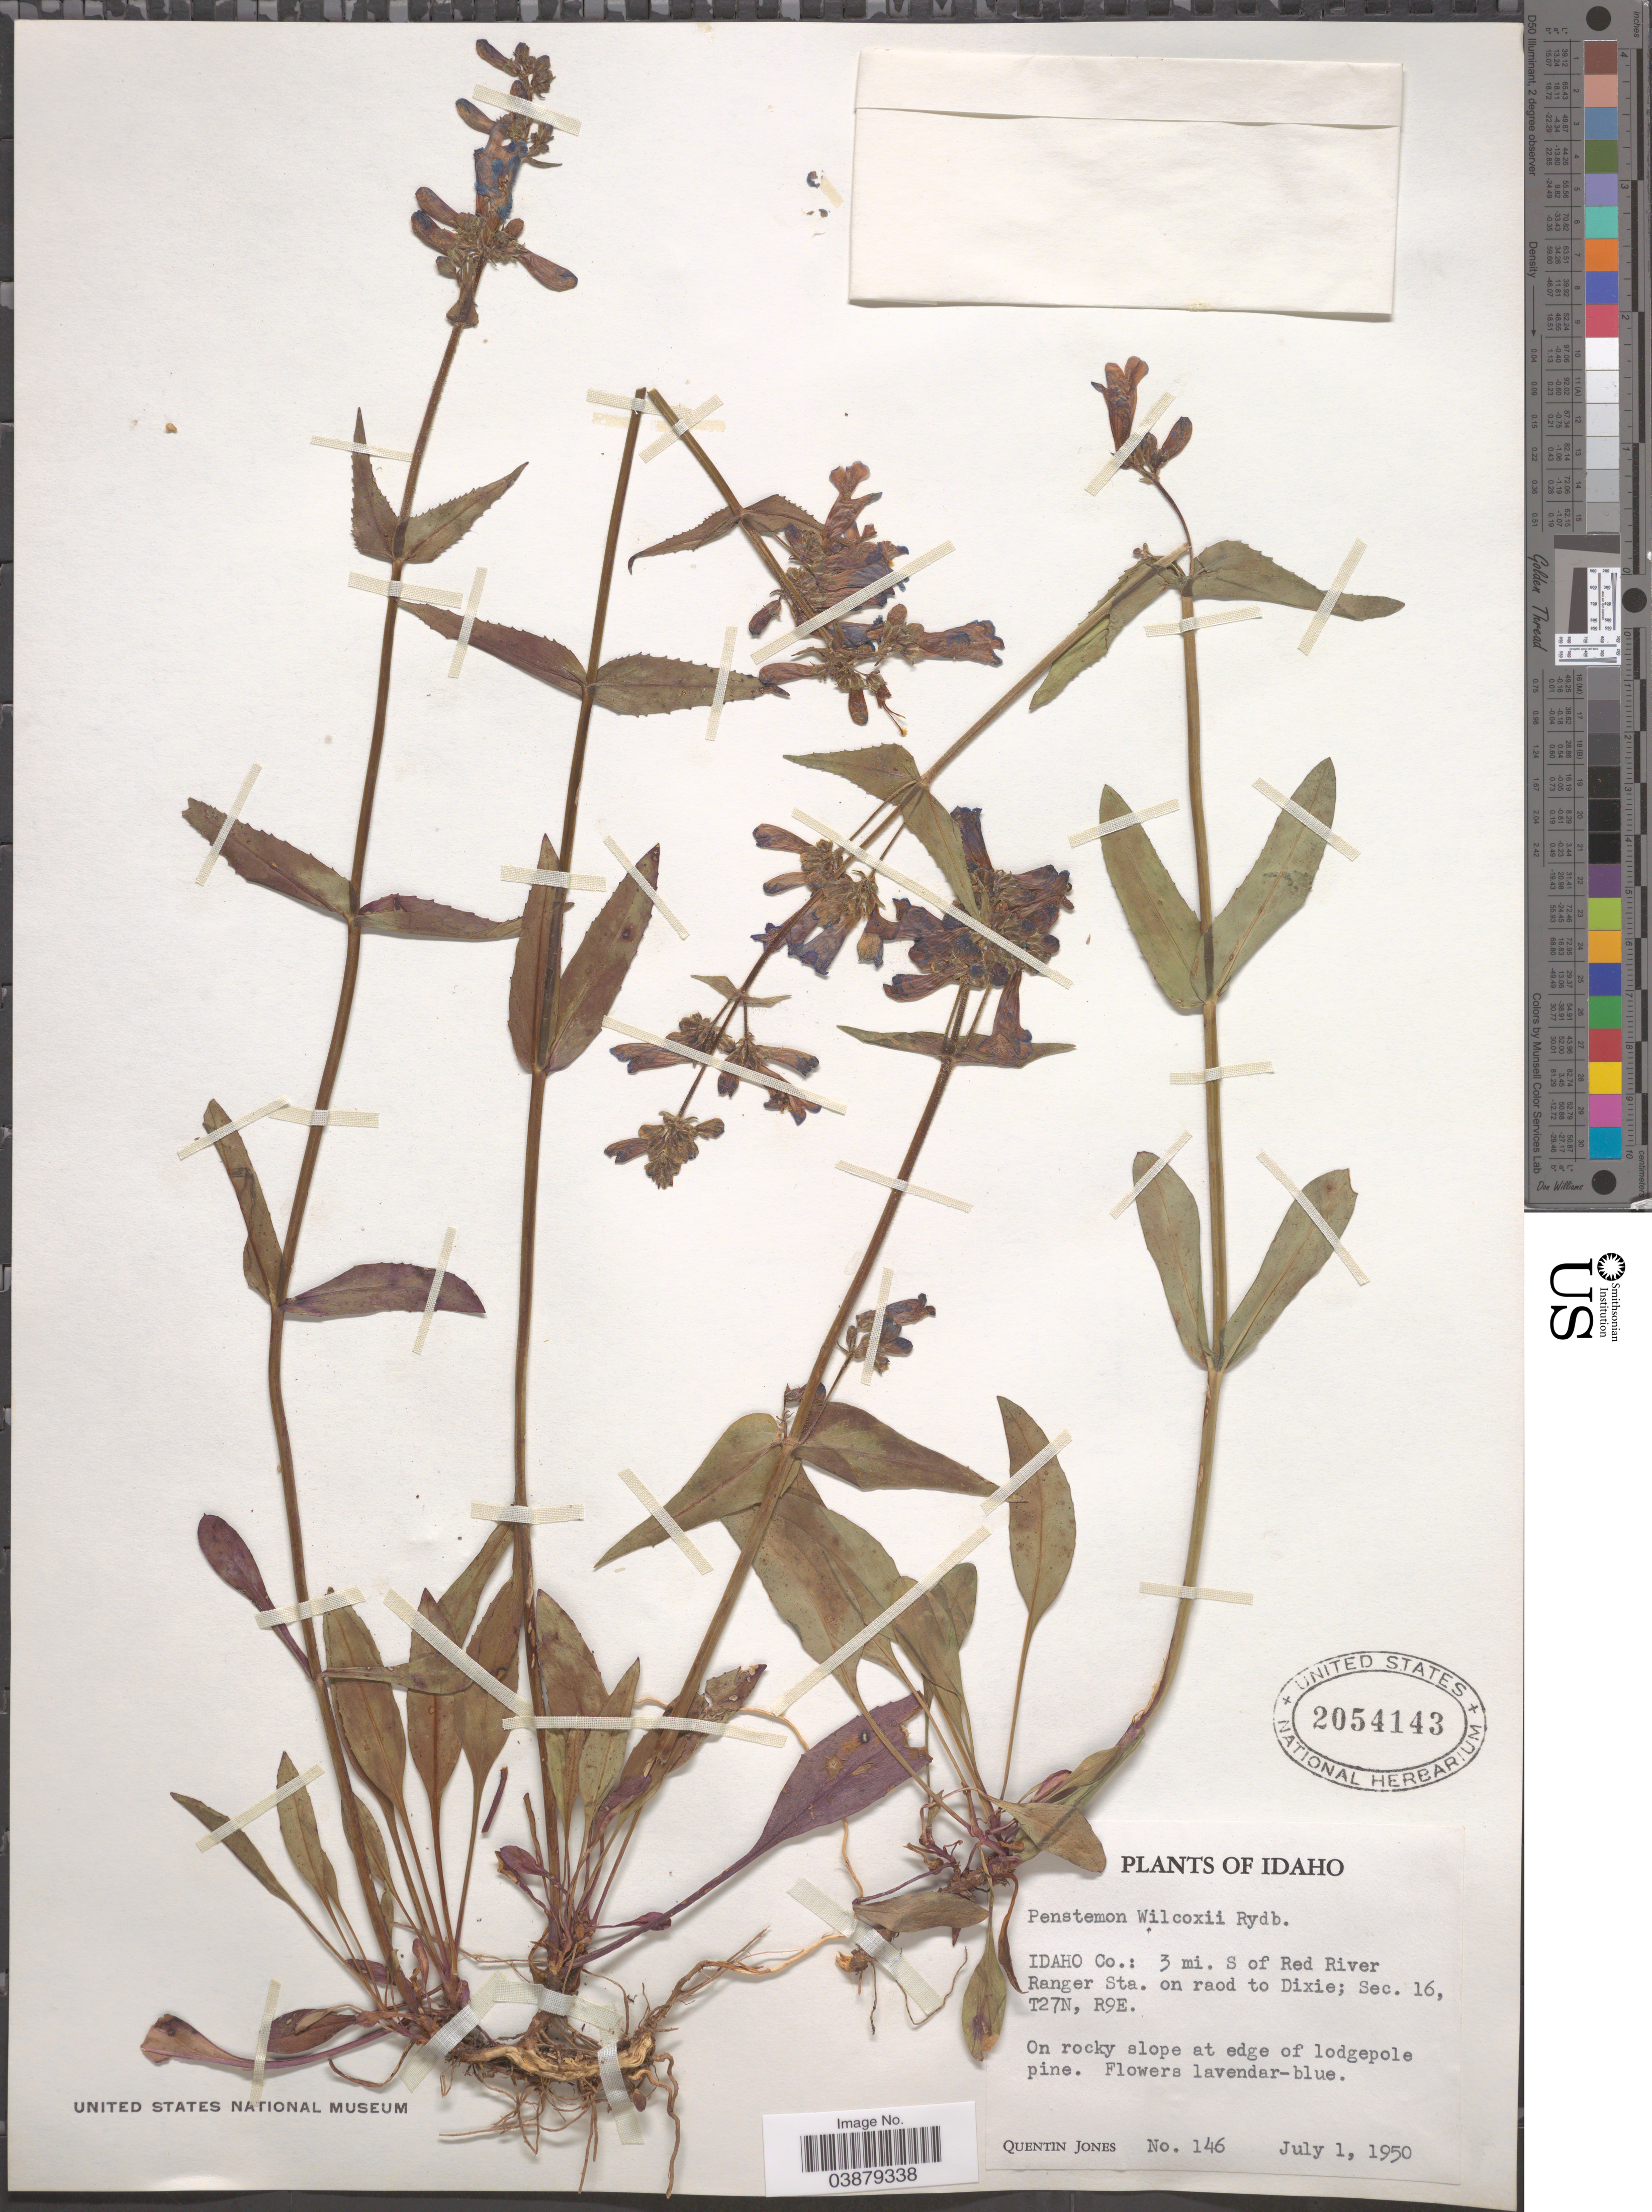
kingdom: Plantae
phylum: Tracheophyta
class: Magnoliopsida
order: Lamiales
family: Plantaginaceae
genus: Penstemon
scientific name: Penstemon wilcoxii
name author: Rydb.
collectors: Q. Jones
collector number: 146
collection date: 1950-07-01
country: United States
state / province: Idaho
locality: Idaho Co.: 3 mi. S of Red River Ranger Sta. on road to Dixie; Sec. 16, T27N, R9E.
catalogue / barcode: US 2054143